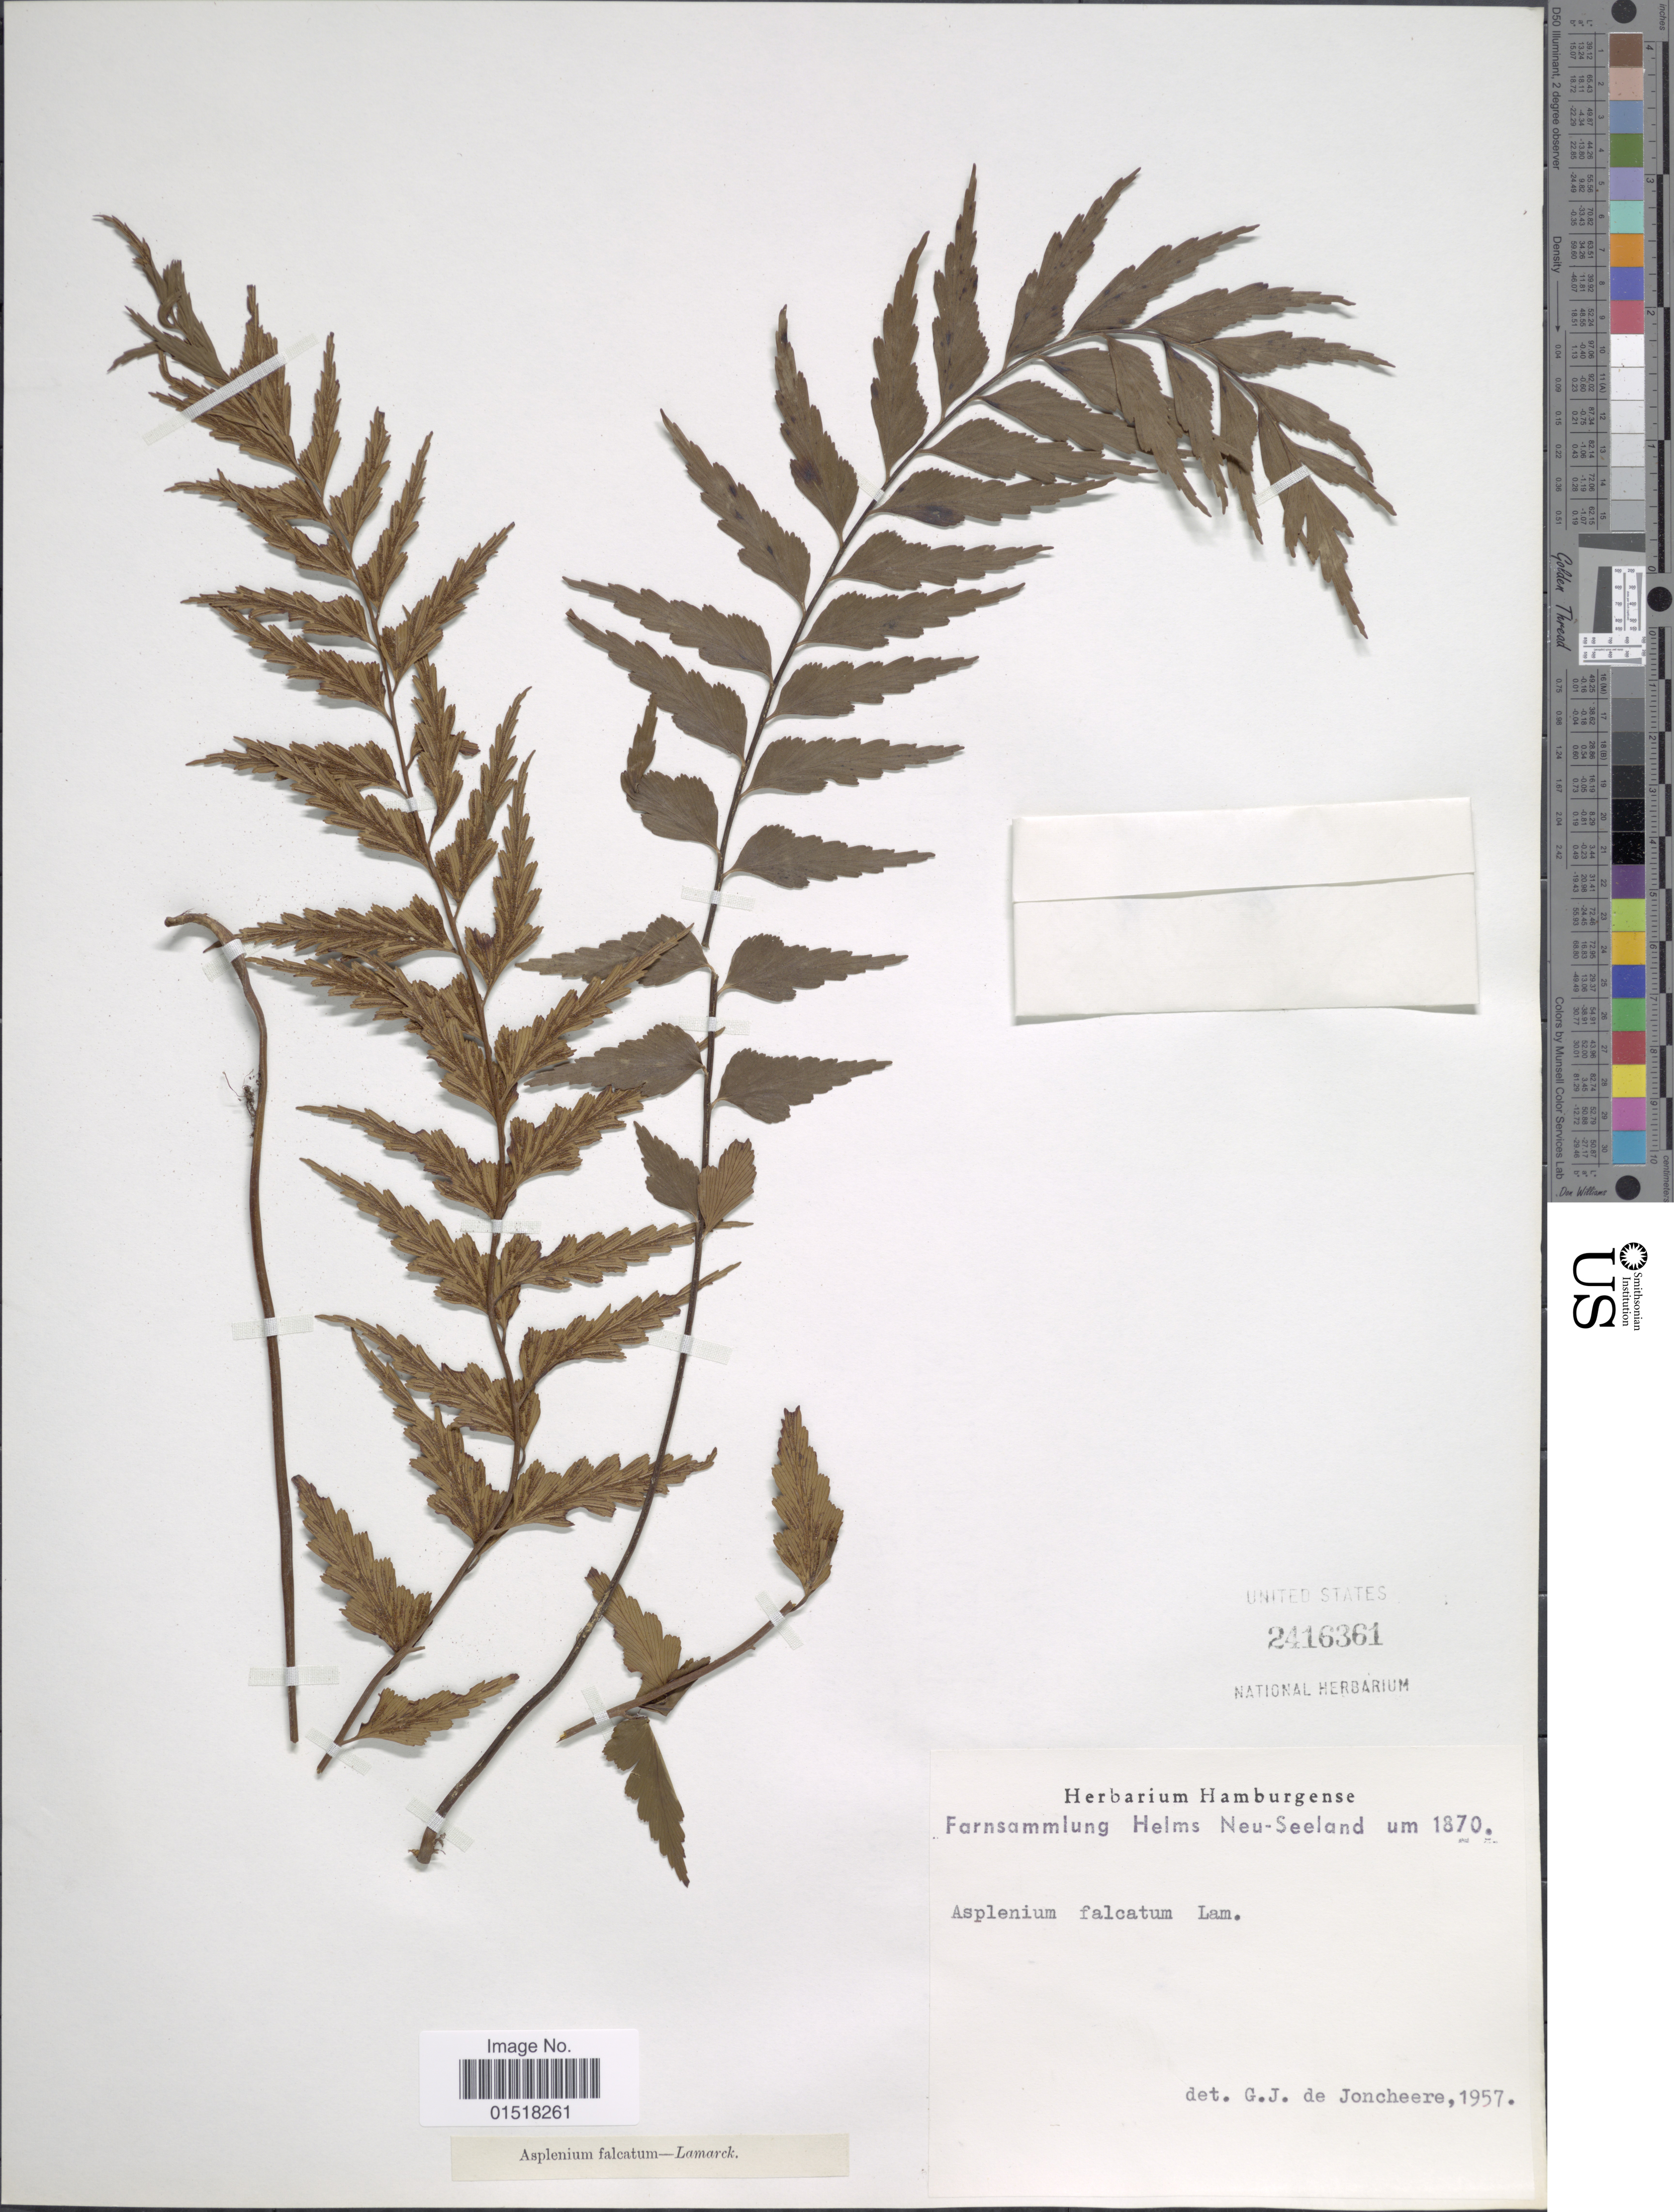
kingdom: Plantae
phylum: Tracheophyta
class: Polypodiopsida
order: Polypodiales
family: Aspleniaceae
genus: Asplenium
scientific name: Asplenium polyodon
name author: G. Forst.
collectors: Helms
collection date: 1870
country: New Zealand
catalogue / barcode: US 2416361